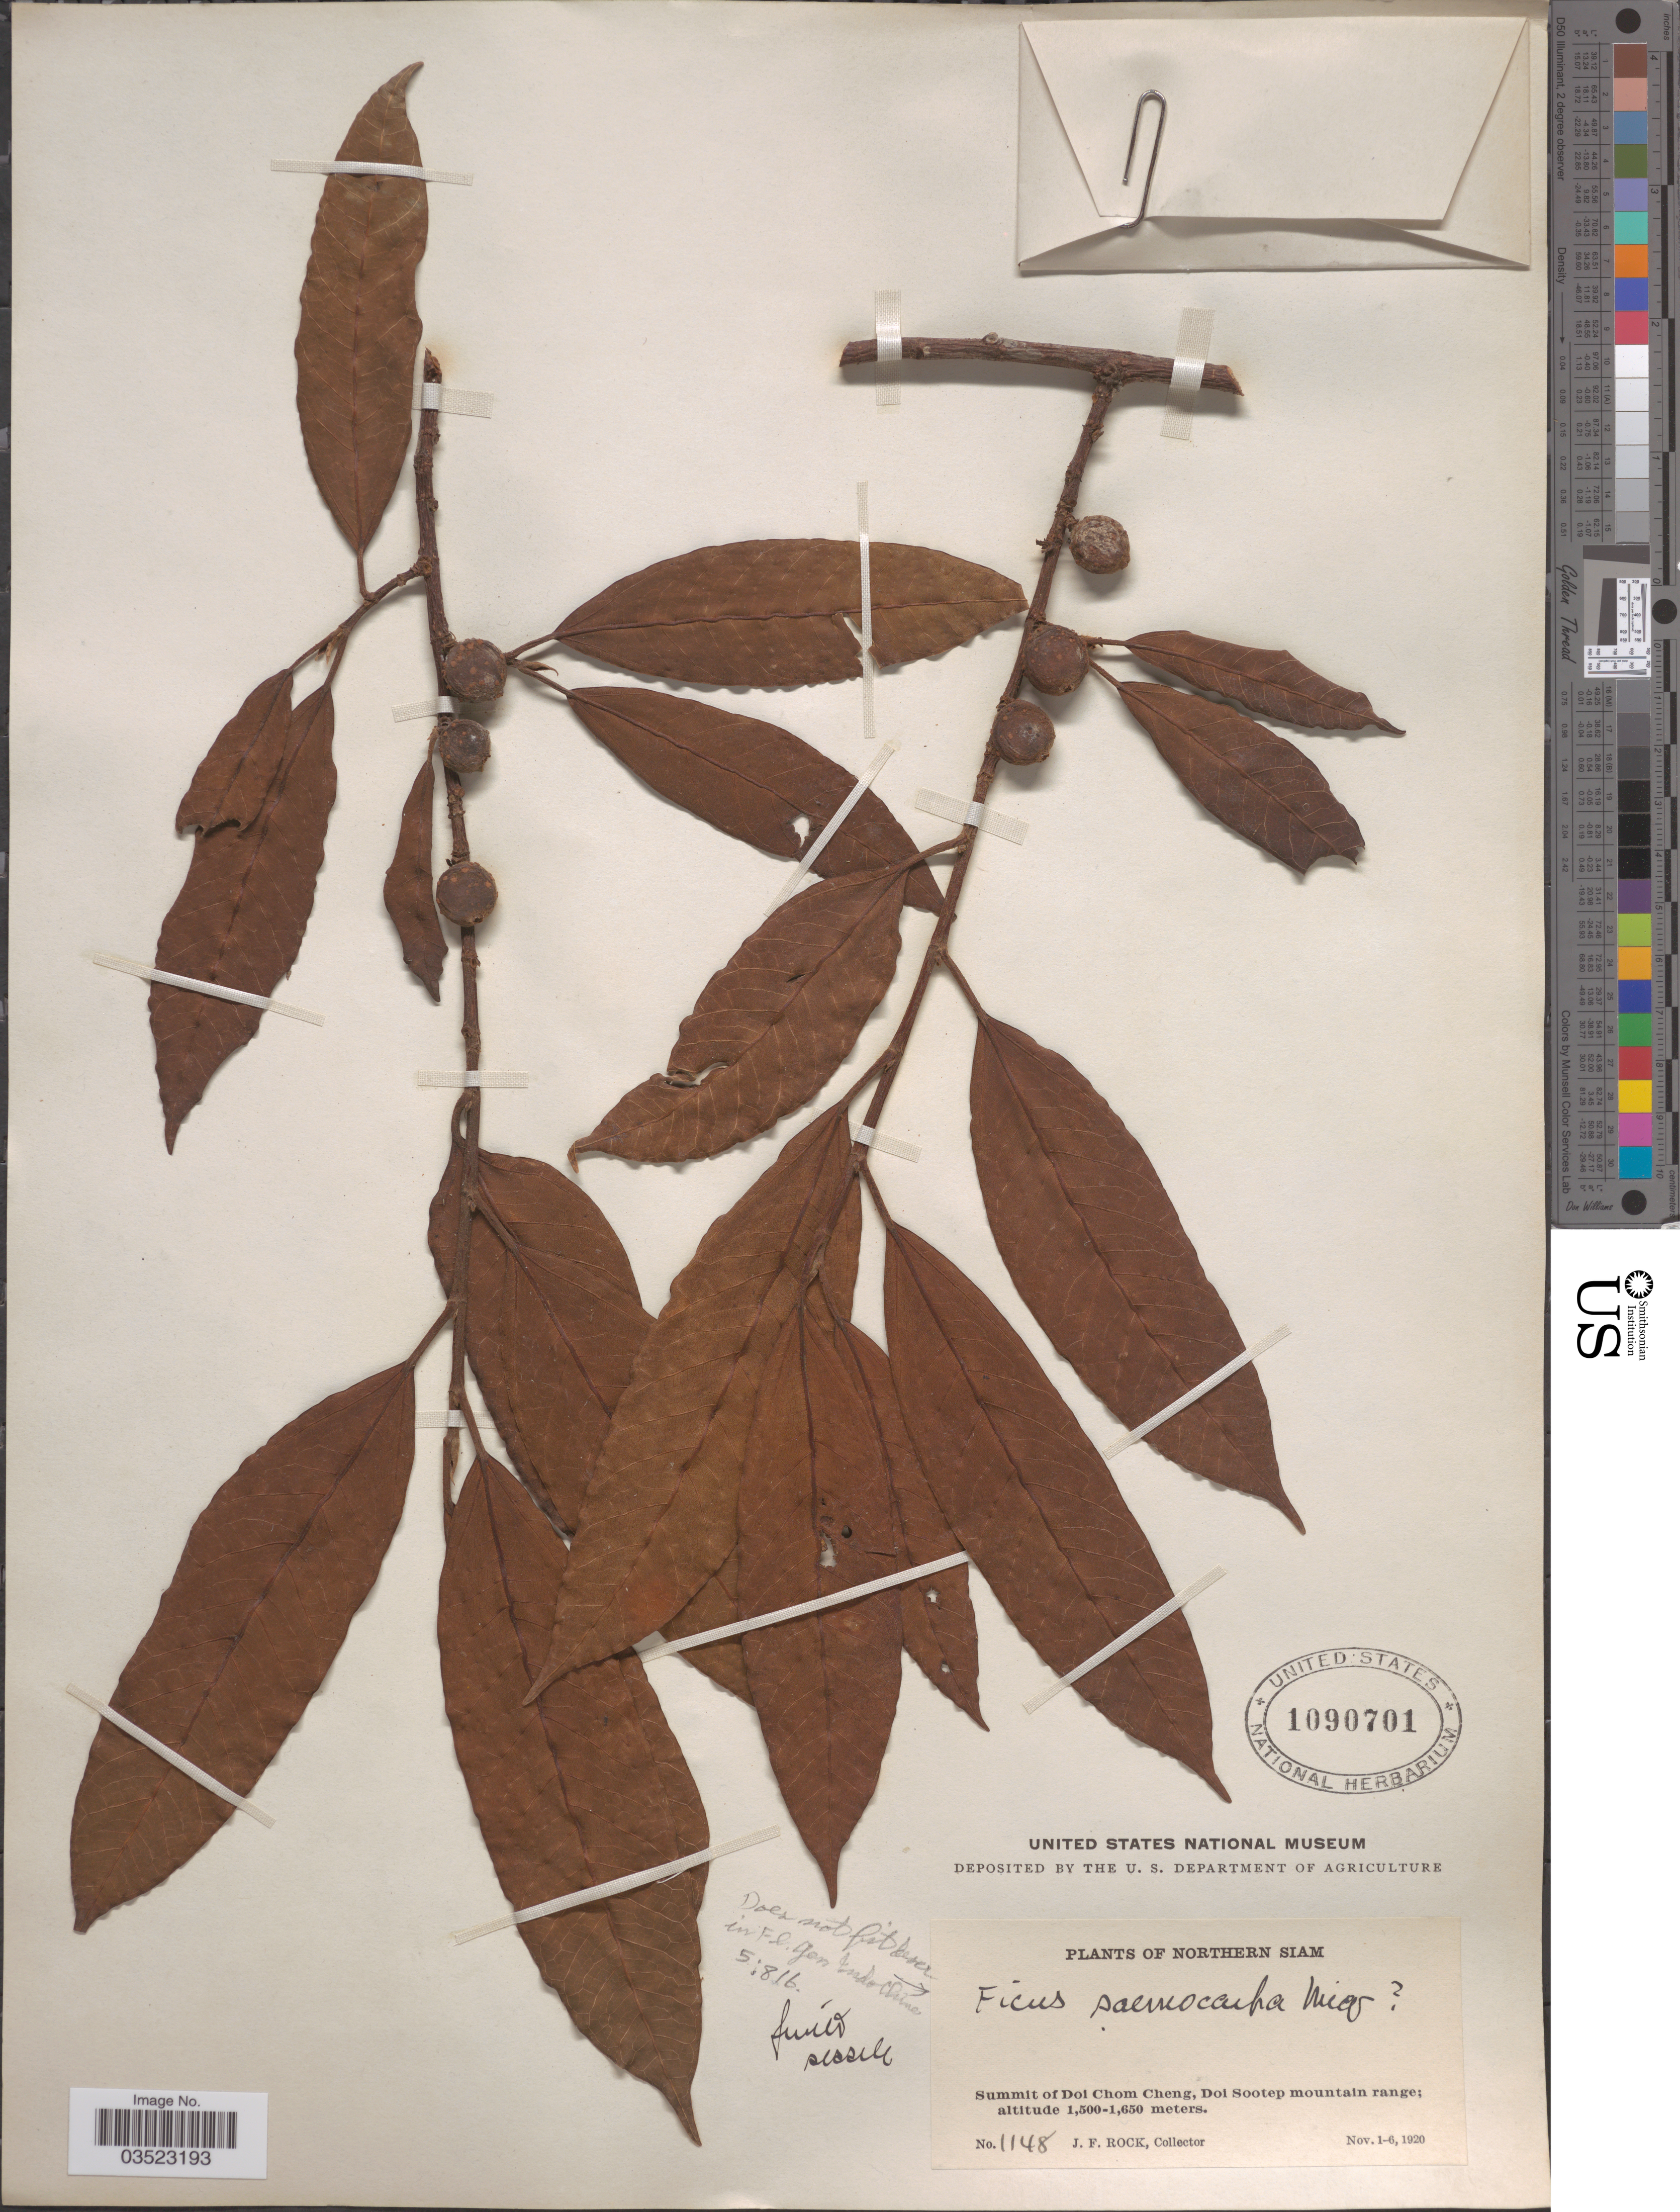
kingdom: Plantae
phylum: Tracheophyta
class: Magnoliopsida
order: Rosales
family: Moraceae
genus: Ficus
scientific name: Ficus sp.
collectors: J. Rock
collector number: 1148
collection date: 1920-11-01/1920-11-06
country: Thailand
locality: Northern Siam. Summit of Doi Chom Cheng, Doi Sootep mountain range.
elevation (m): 1500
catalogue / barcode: US 1090701